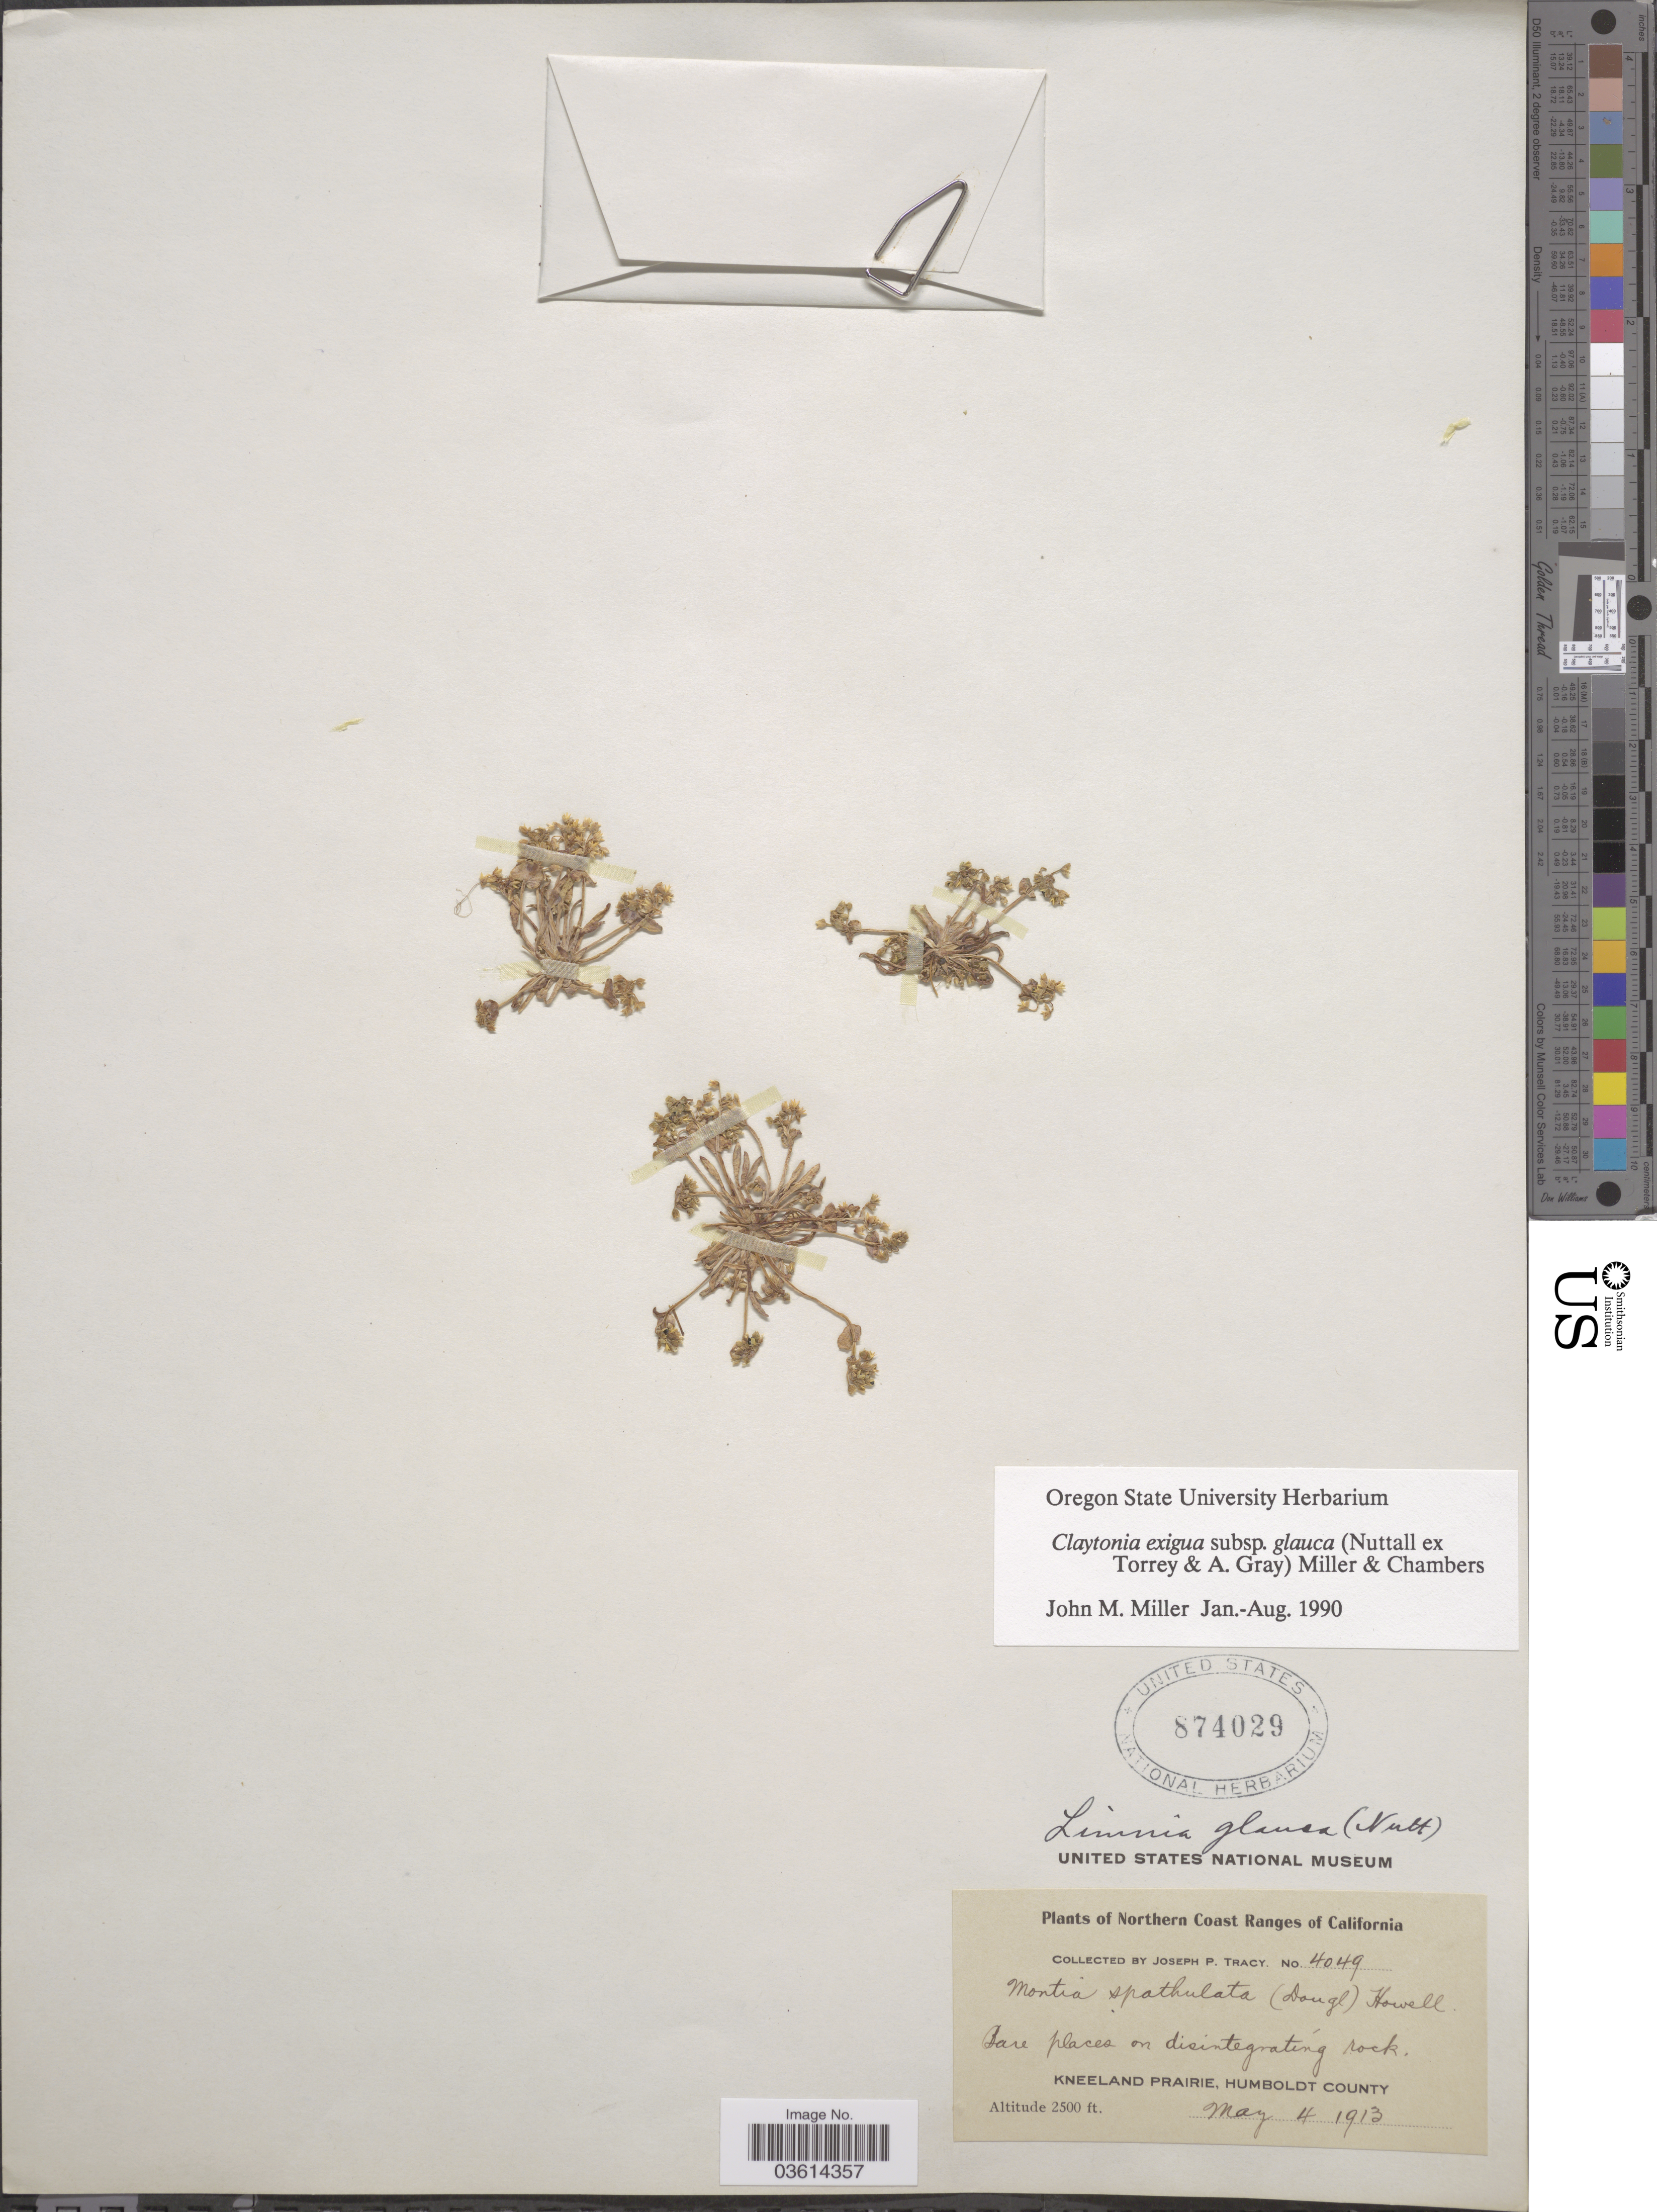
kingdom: Plantae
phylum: Tracheophyta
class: Magnoliopsida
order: Caryophyllales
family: Montiaceae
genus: Claytonia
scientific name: Claytonia exigua subsp. glauca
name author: (Nutt. ex Torr. & A. Gray) Mill. & Ch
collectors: J. Tracy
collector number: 4049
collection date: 1913-05-04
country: United States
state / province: California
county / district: Humboldt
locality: Northern Coast Ranges of California. Kneeland Prairie, Humboldt County.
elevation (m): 762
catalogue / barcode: US 874029